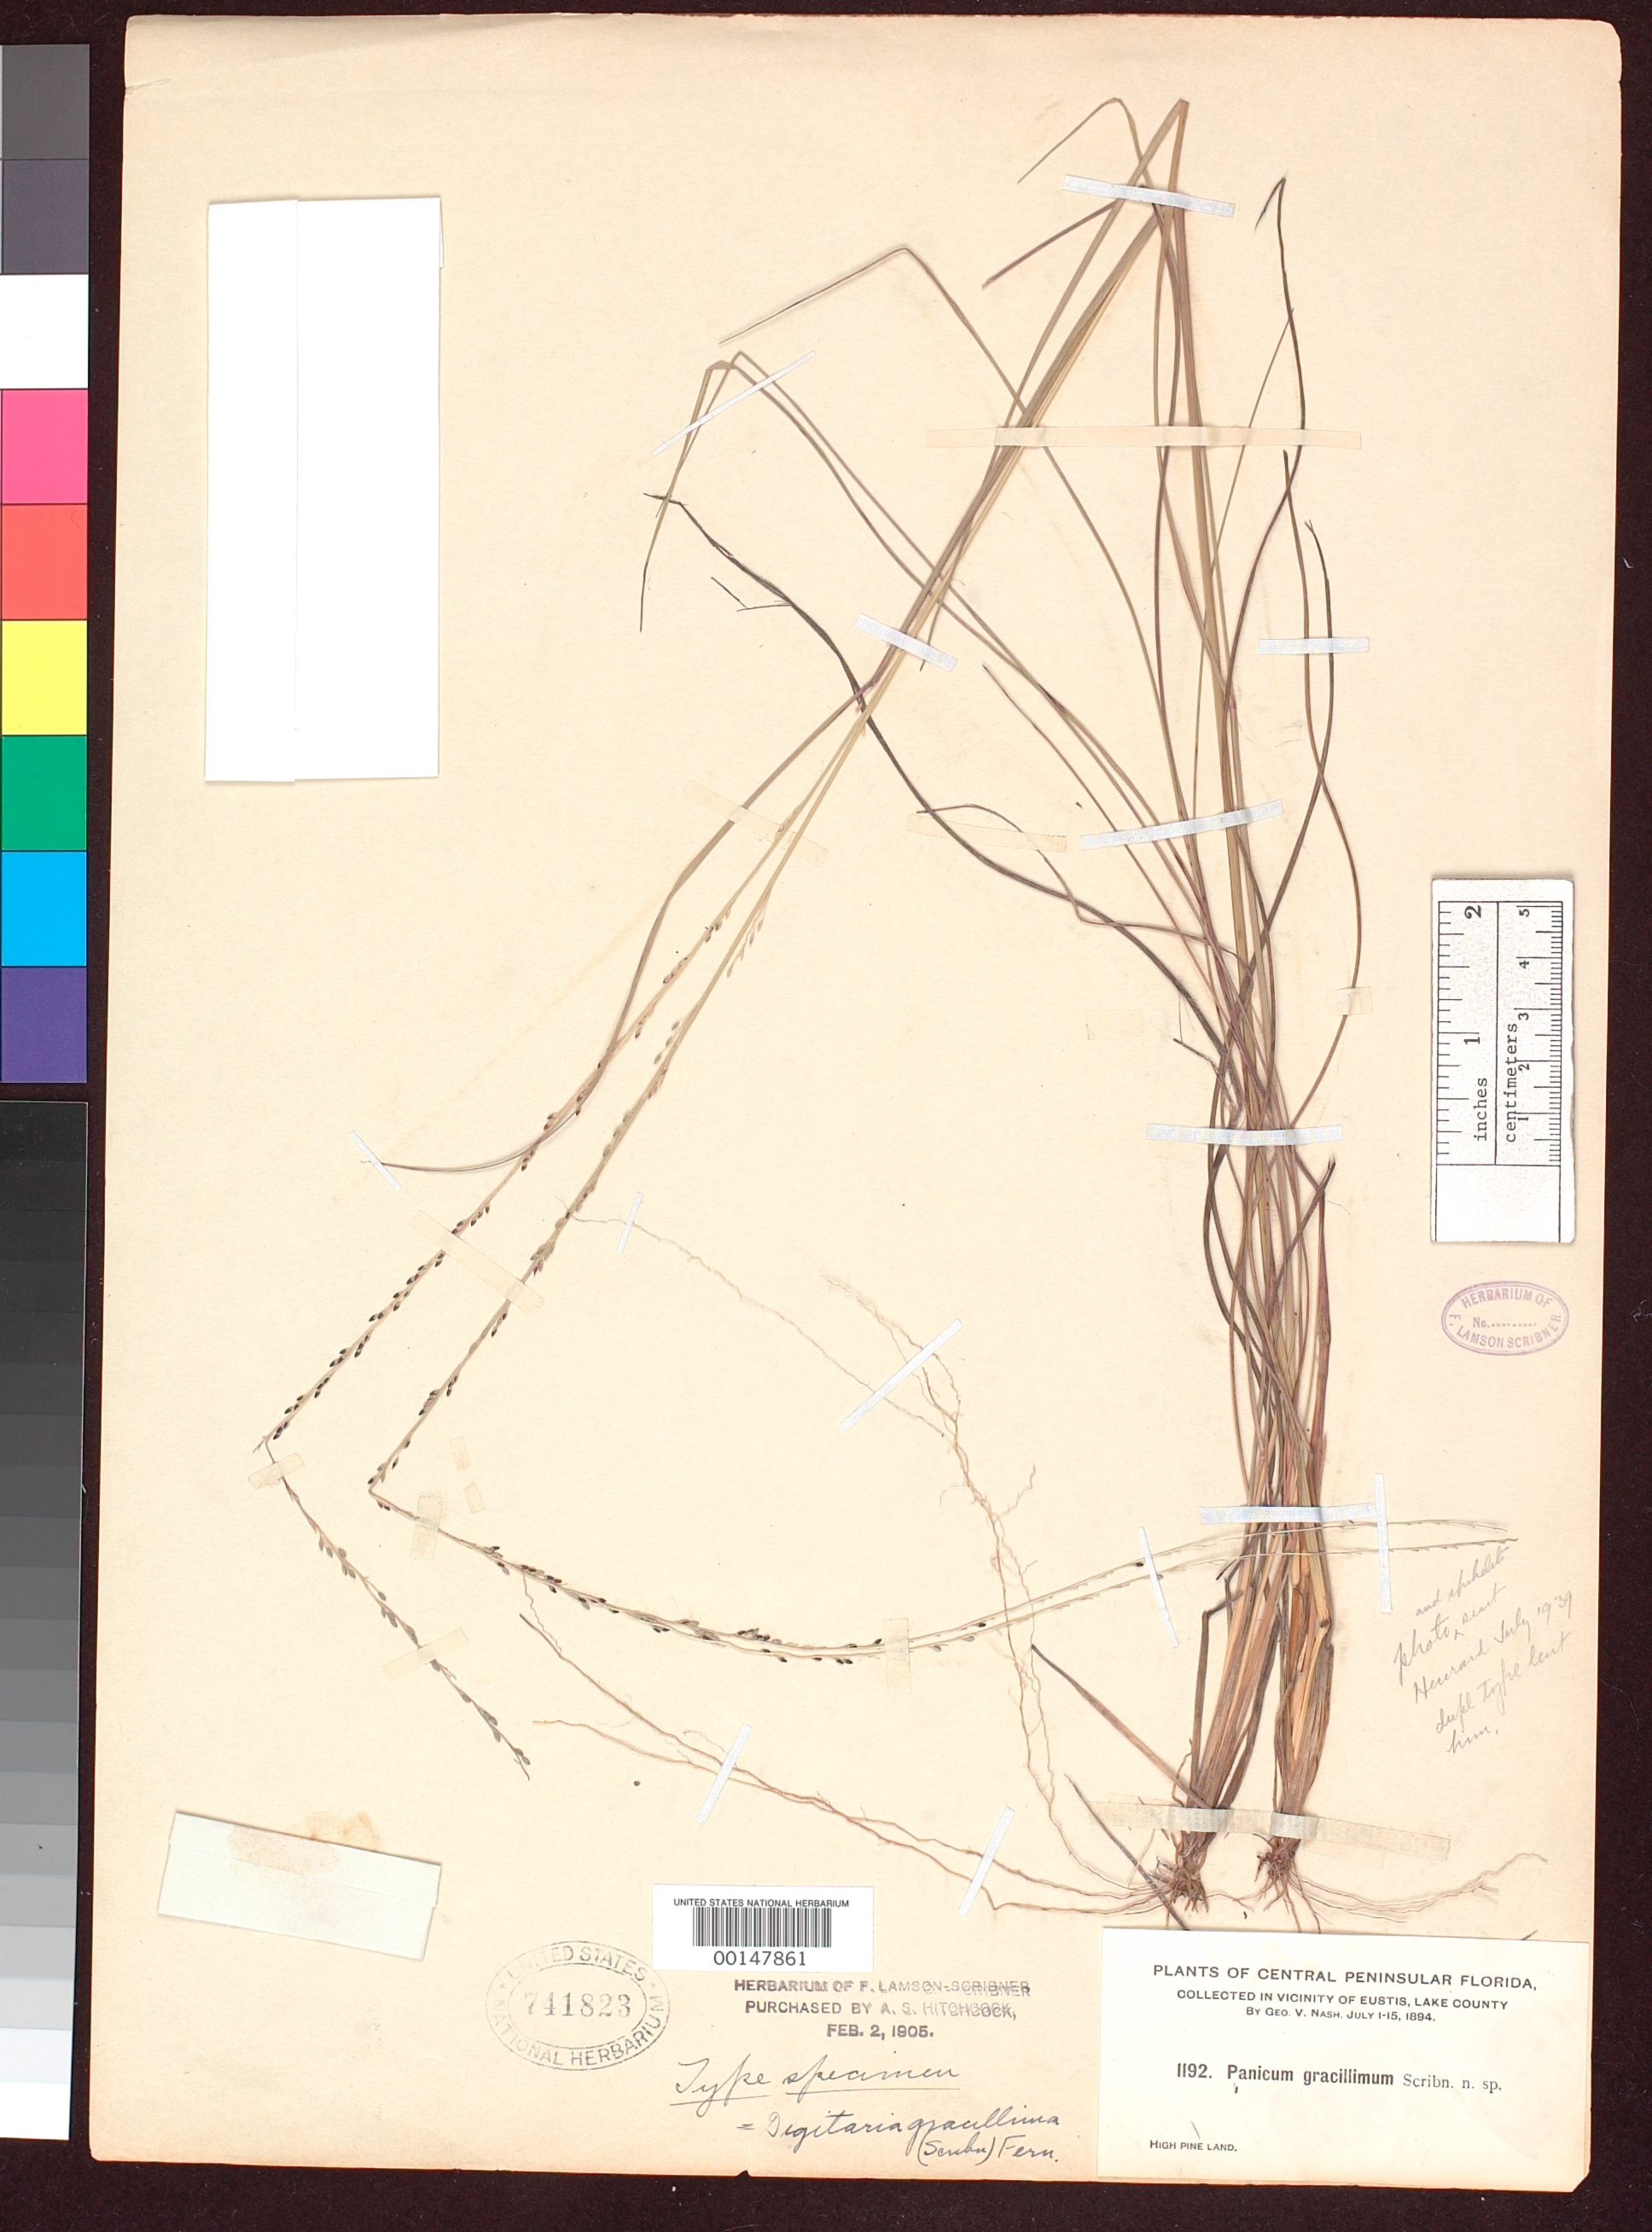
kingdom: Plantae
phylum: Tracheophyta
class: Liliopsida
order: Poales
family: Poaceae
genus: Panicum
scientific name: Panicum gracillimum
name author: Scribn.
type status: Holotype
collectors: G. V. Nash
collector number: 1192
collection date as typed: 01 Jul 1894 to 15 Jul 1894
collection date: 1894-07-01/1894-07-15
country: United States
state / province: Florida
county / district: Lake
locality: Near Eustis.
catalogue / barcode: US 741823